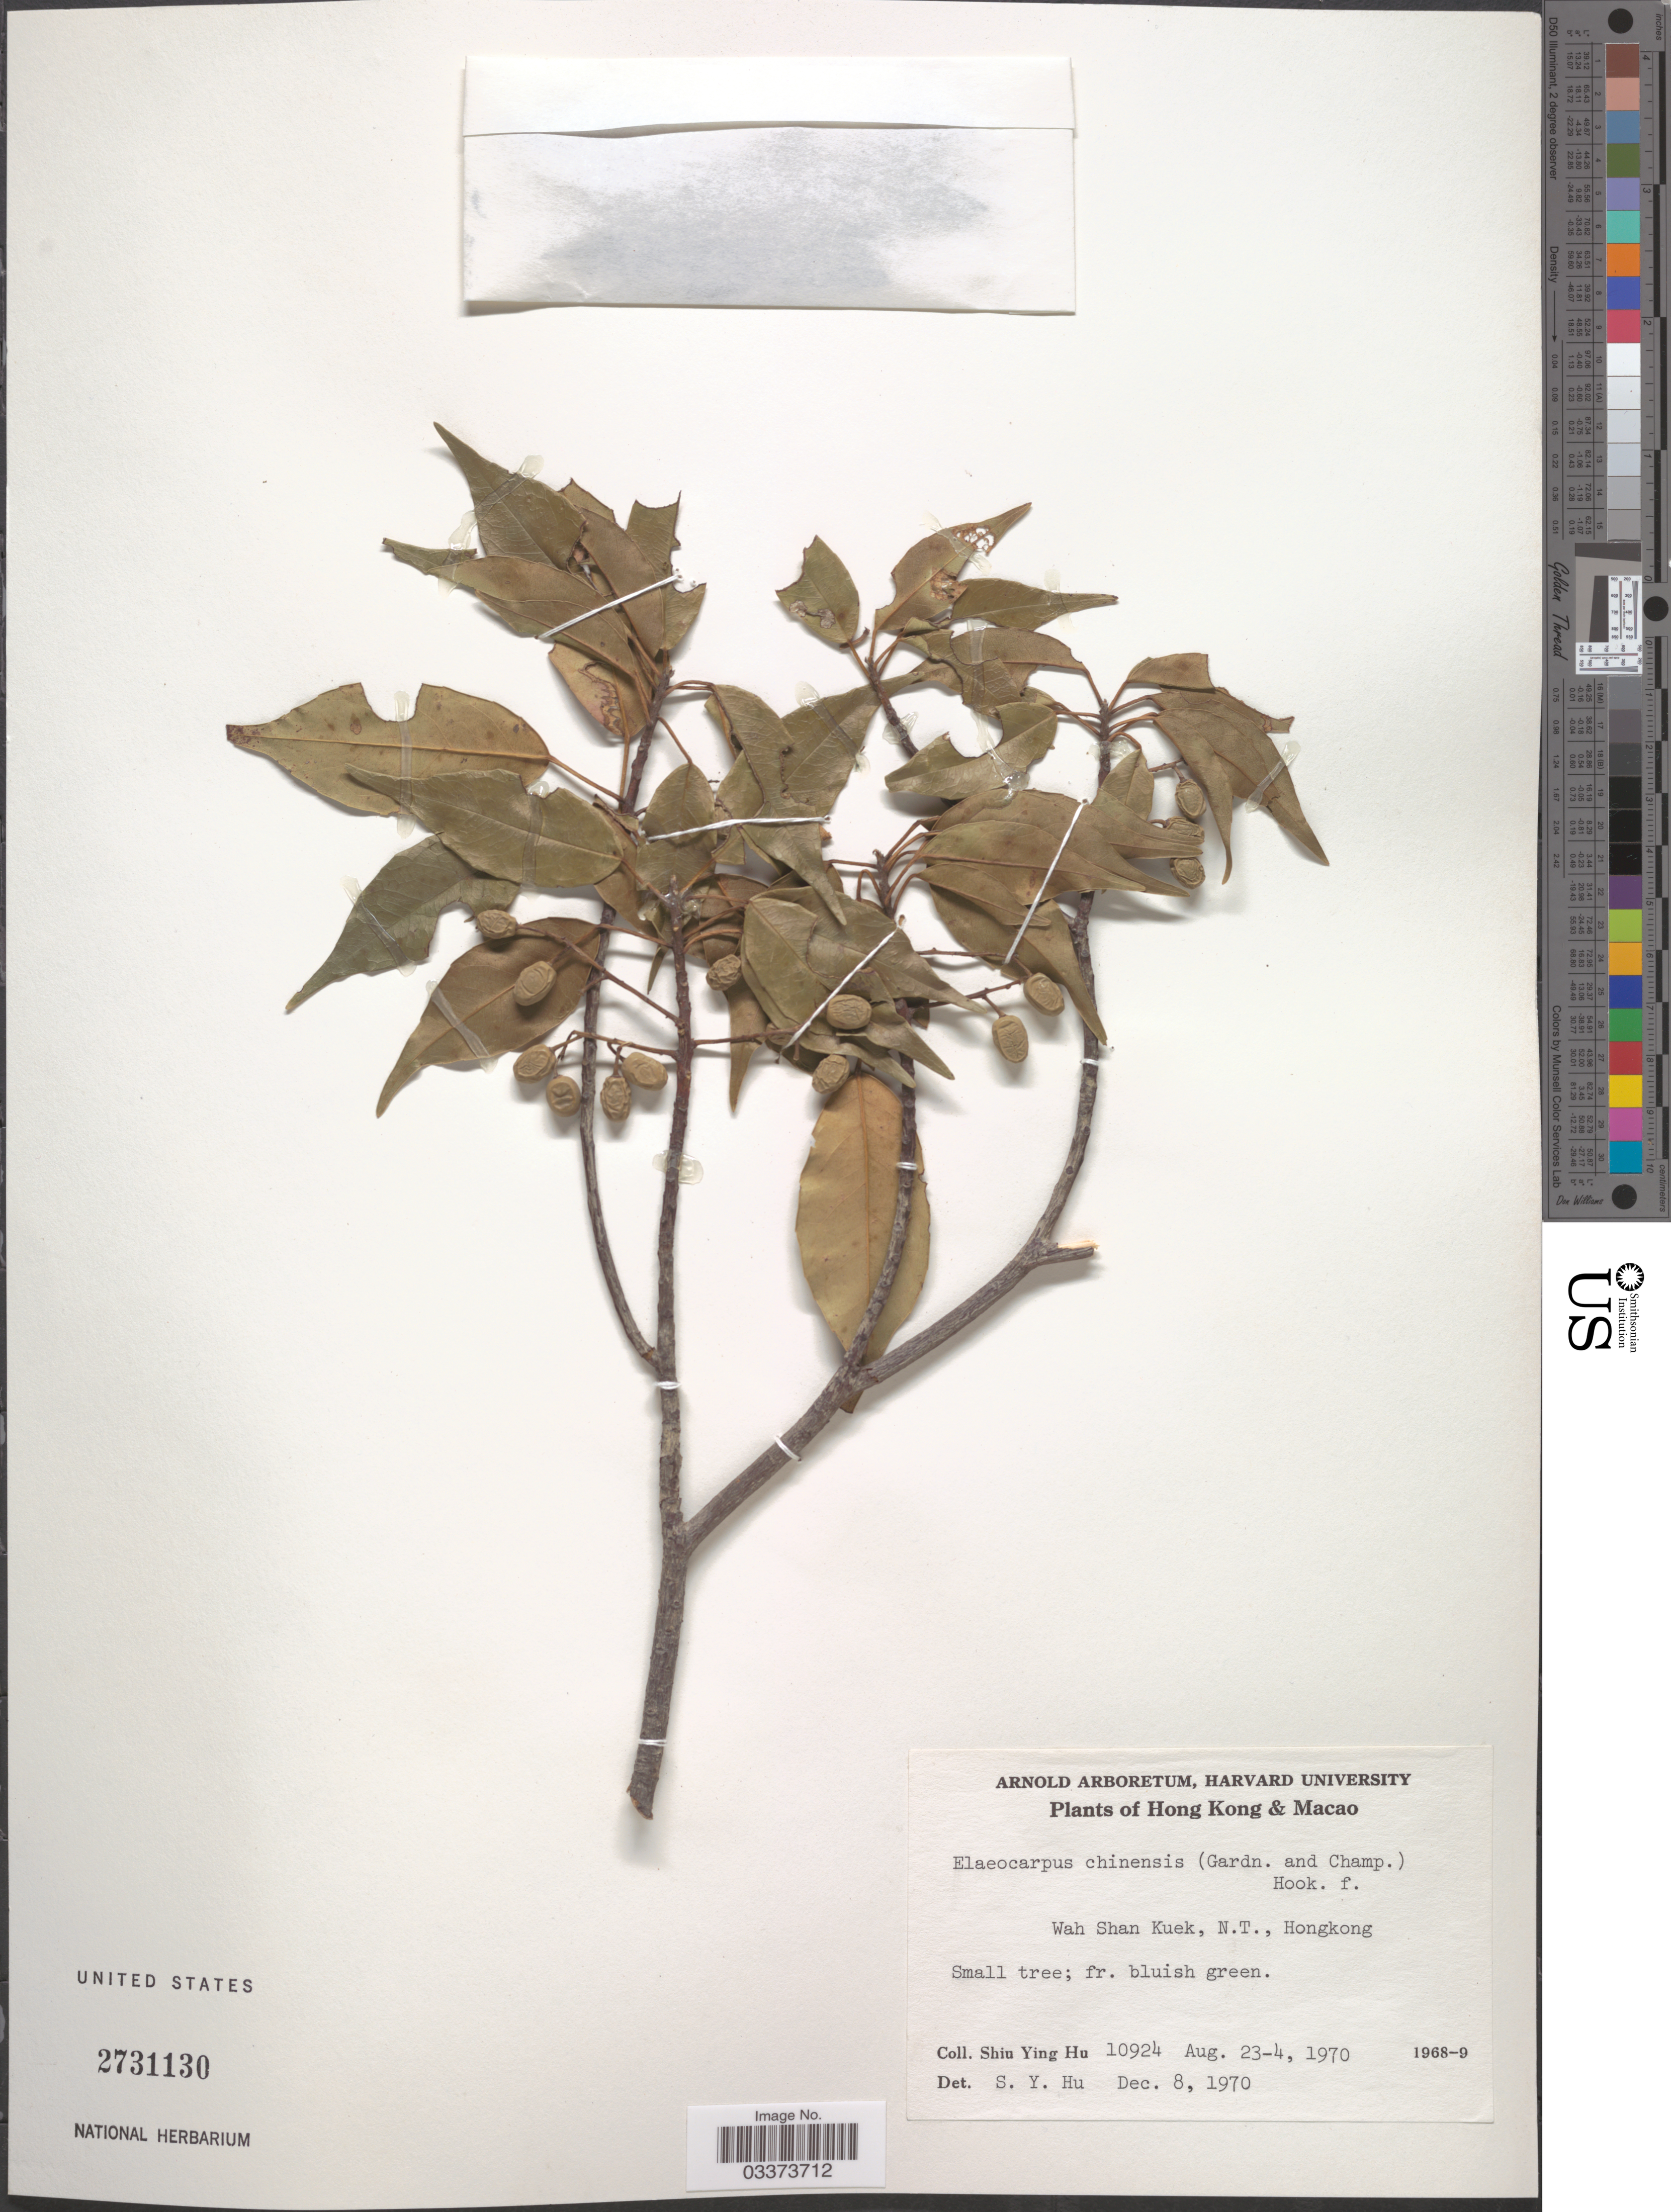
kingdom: Plantae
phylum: Tracheophyta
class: Magnoliopsida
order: Oxalidales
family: Elaeocarpaceae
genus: Elaeocarpus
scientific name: Elaeocarpus chinensis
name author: (A. Gray & Ch) Hook. f.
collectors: S. Y. Hu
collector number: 10924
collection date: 1970-08-04/1970-08-23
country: China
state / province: Hong Kong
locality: Wah Shan Kuek, N.T.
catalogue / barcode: US 2731130